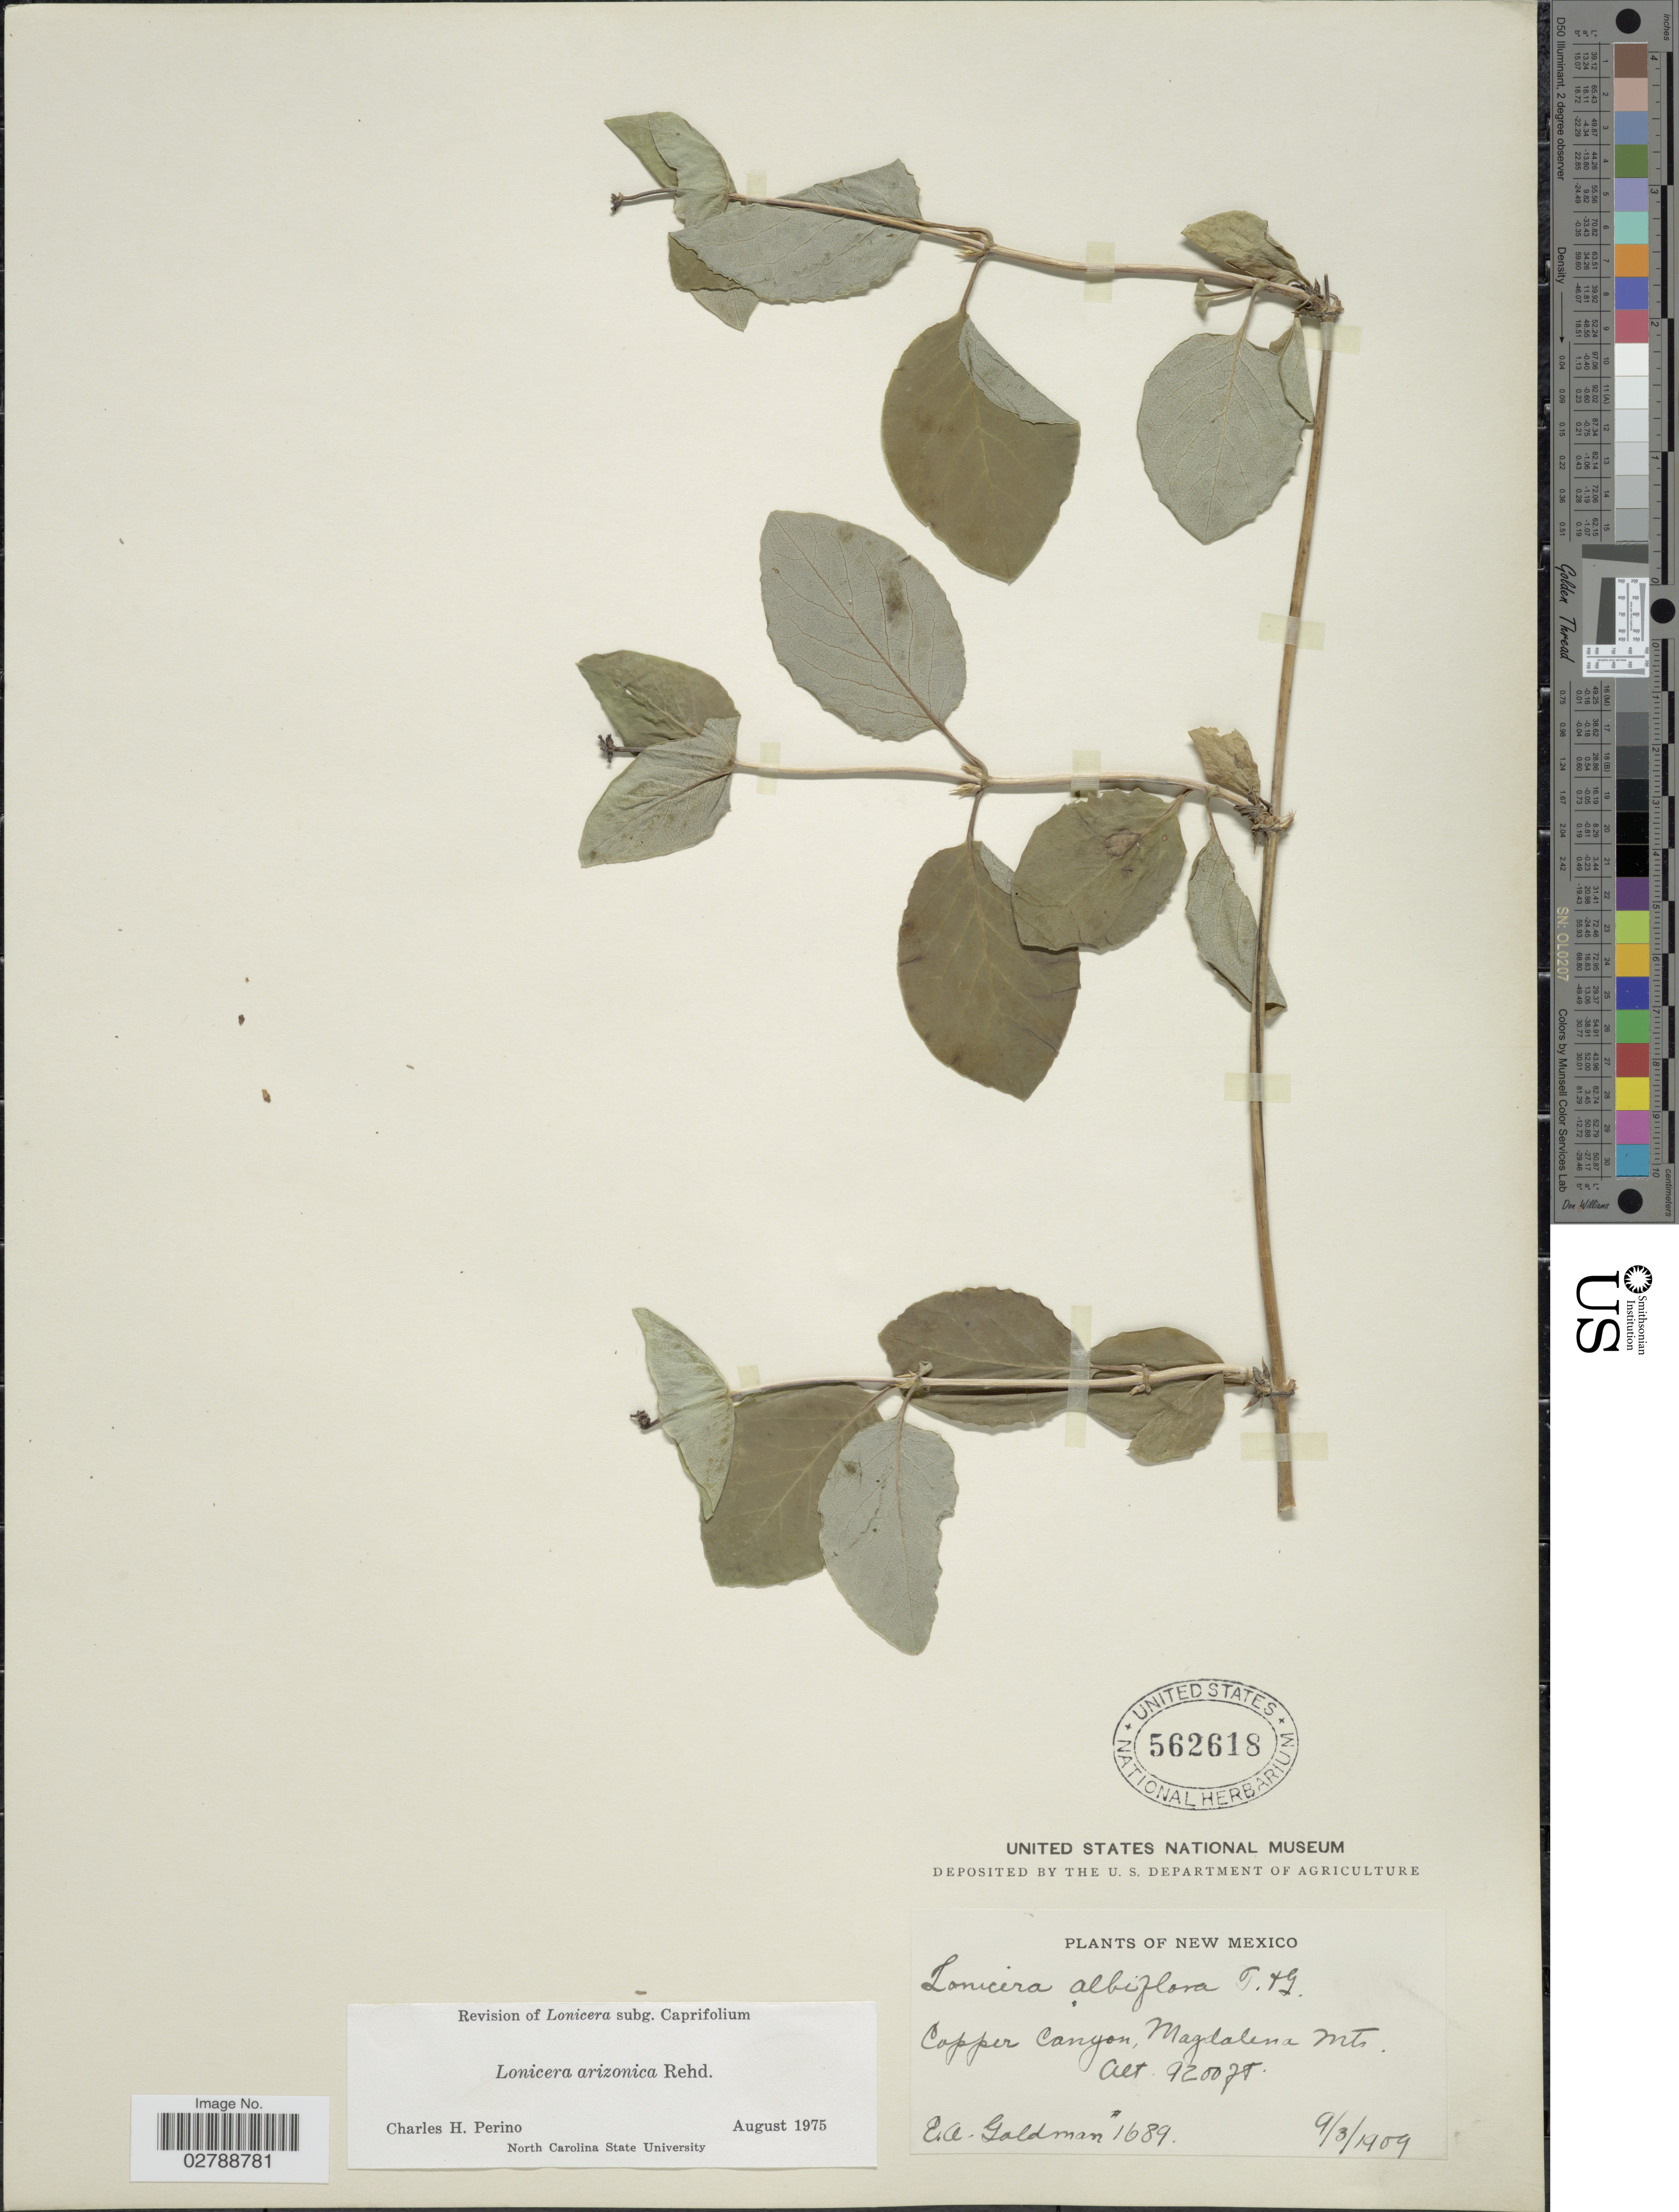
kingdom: Plantae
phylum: Tracheophyta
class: Magnoliopsida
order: Dipsacales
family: Caprifoliaceae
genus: Lonicera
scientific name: Lonicera arizonica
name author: Rehder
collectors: E. A. Goldman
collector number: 1689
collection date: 1909-03-09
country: United States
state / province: New Mexico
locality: Copper Canyon, Magdalena Mts.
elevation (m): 2804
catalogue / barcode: US 562618